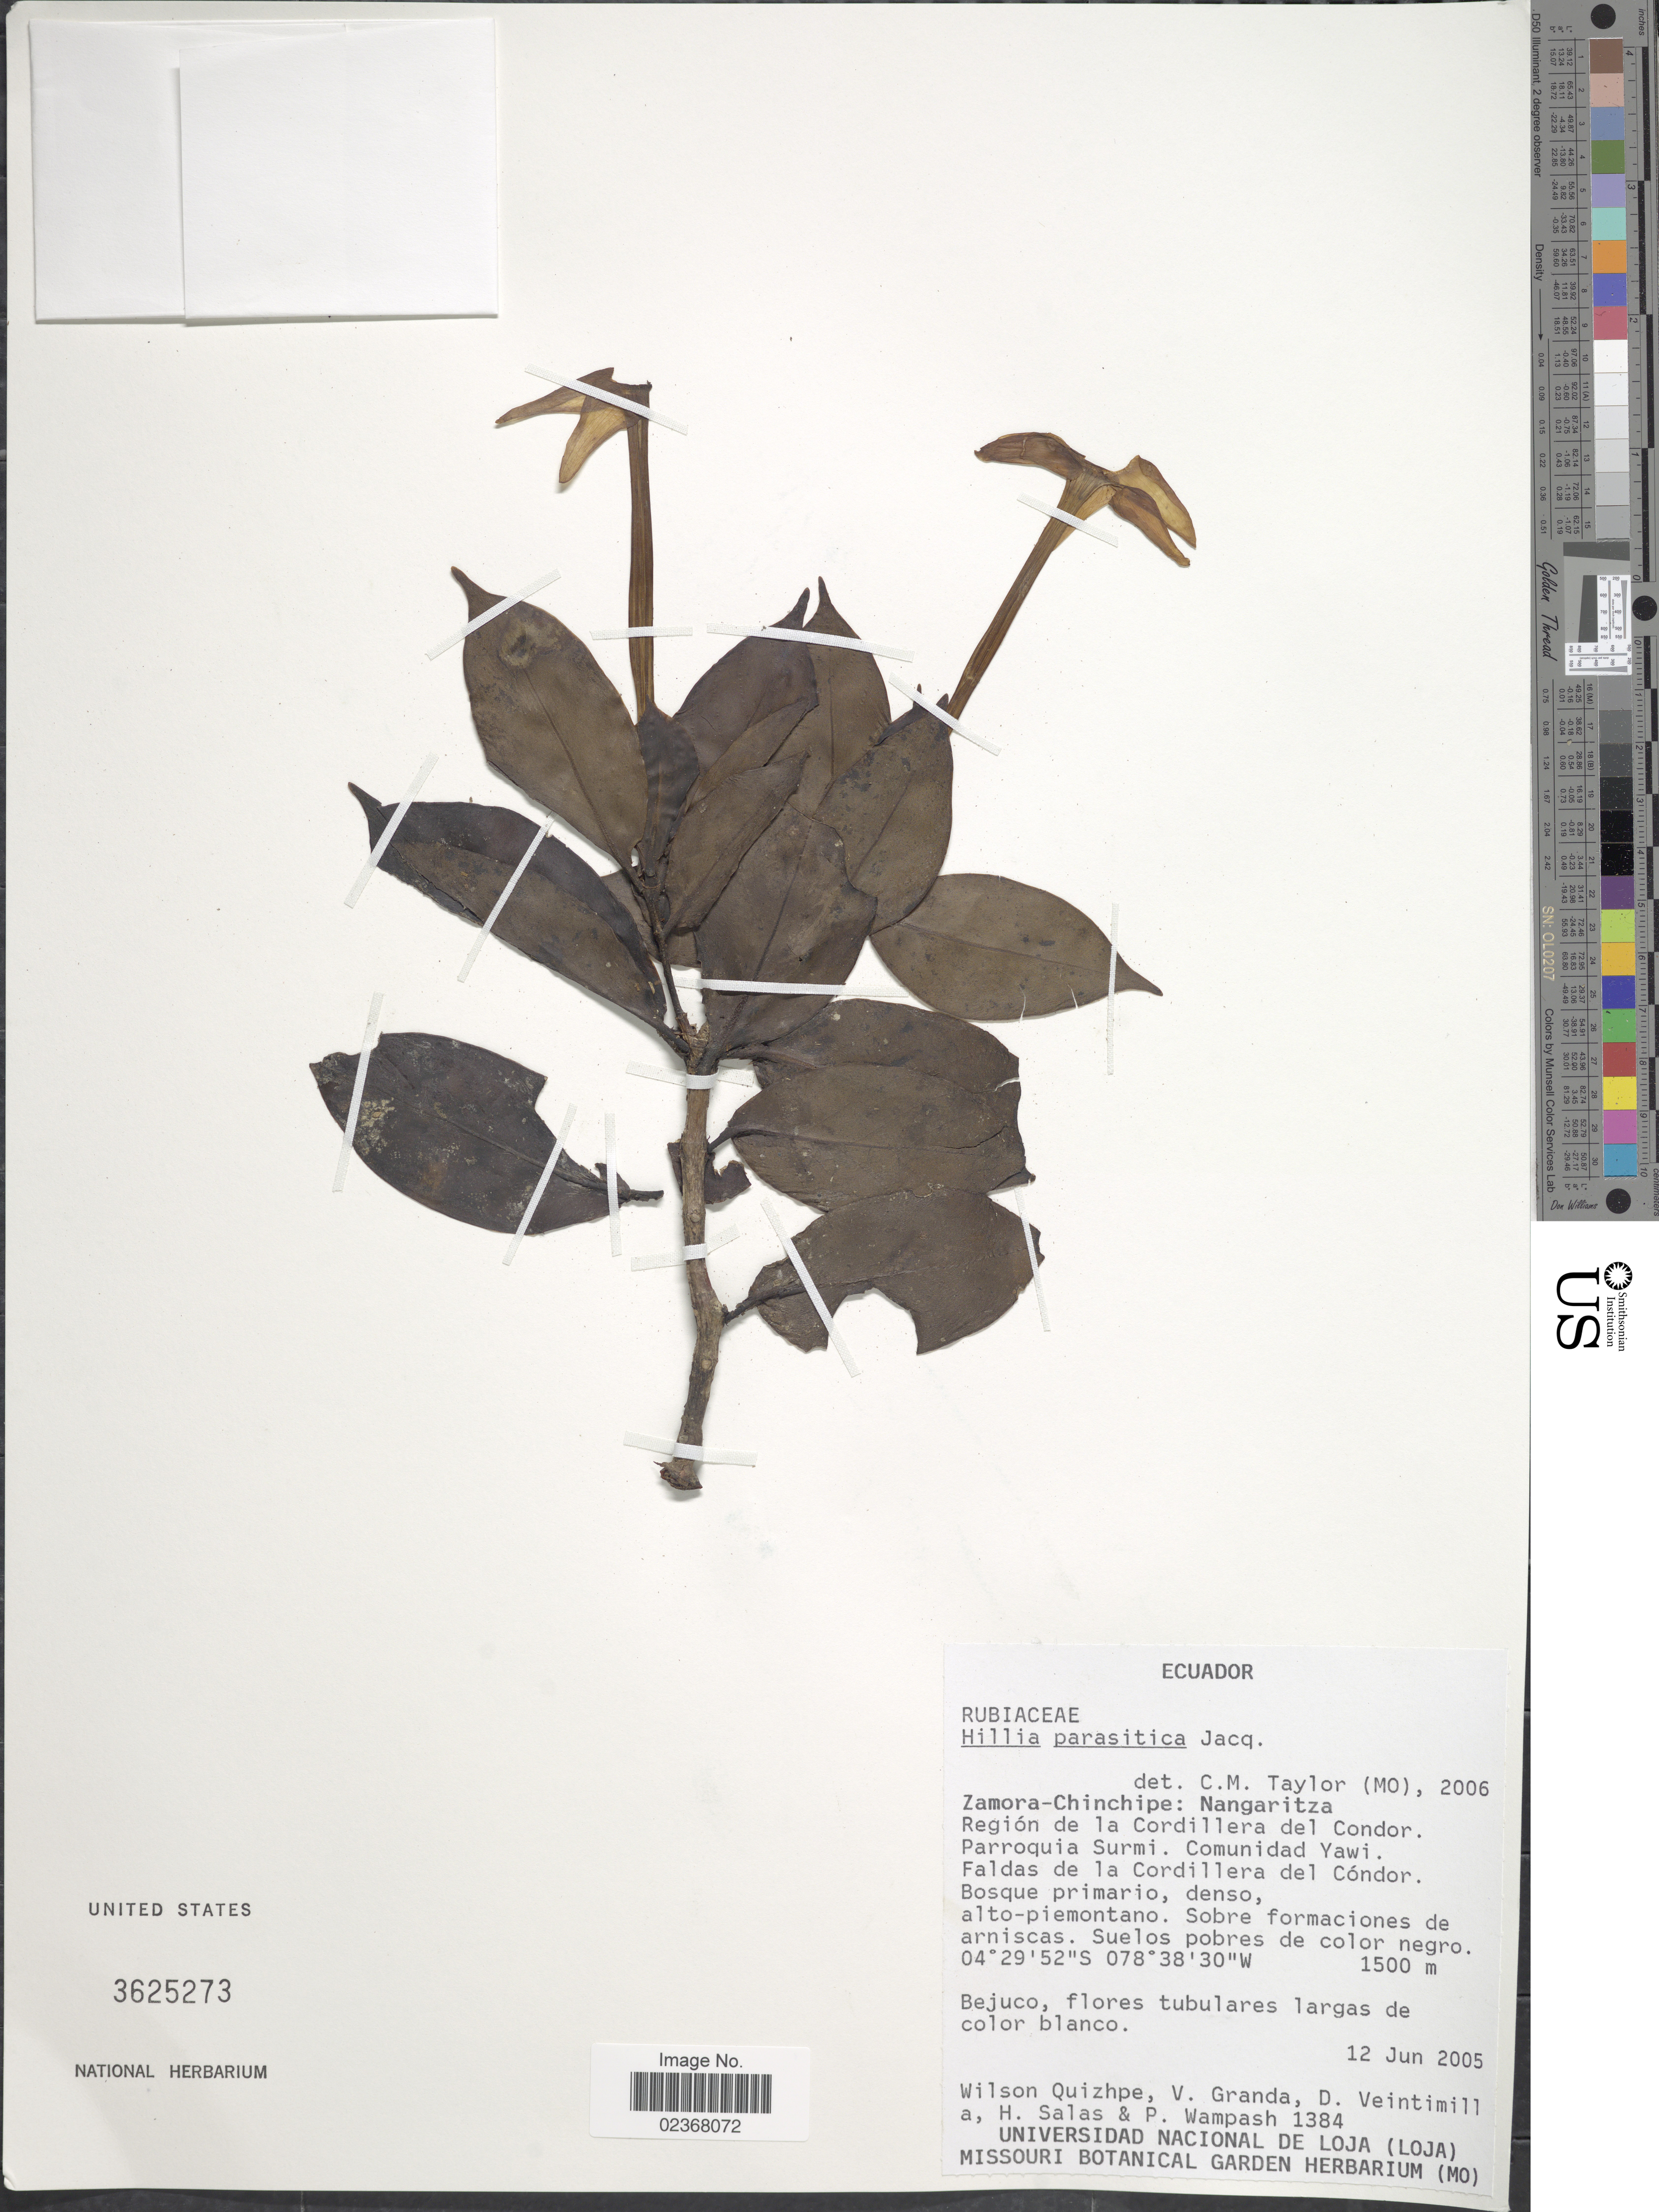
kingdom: Plantae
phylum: Tracheophyta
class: Magnoliopsida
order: Gentianales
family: Rubiaceae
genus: Hillia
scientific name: Hillia parasitica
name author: Jacq.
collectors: W. Quizhpe, V. Granda, D. Veintimilla, H. Salas & P. Wampash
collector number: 1384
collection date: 2005-06-12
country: Ecuador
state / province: Zamora-Chinchipe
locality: Zamora-Chinhipe: Nangaritza, Region de la Cordillera del Condor, Parroquia Surmi. Comunidad Yawi, Faldas de la Cordillera del Condor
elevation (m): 1500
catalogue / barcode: US 3625273